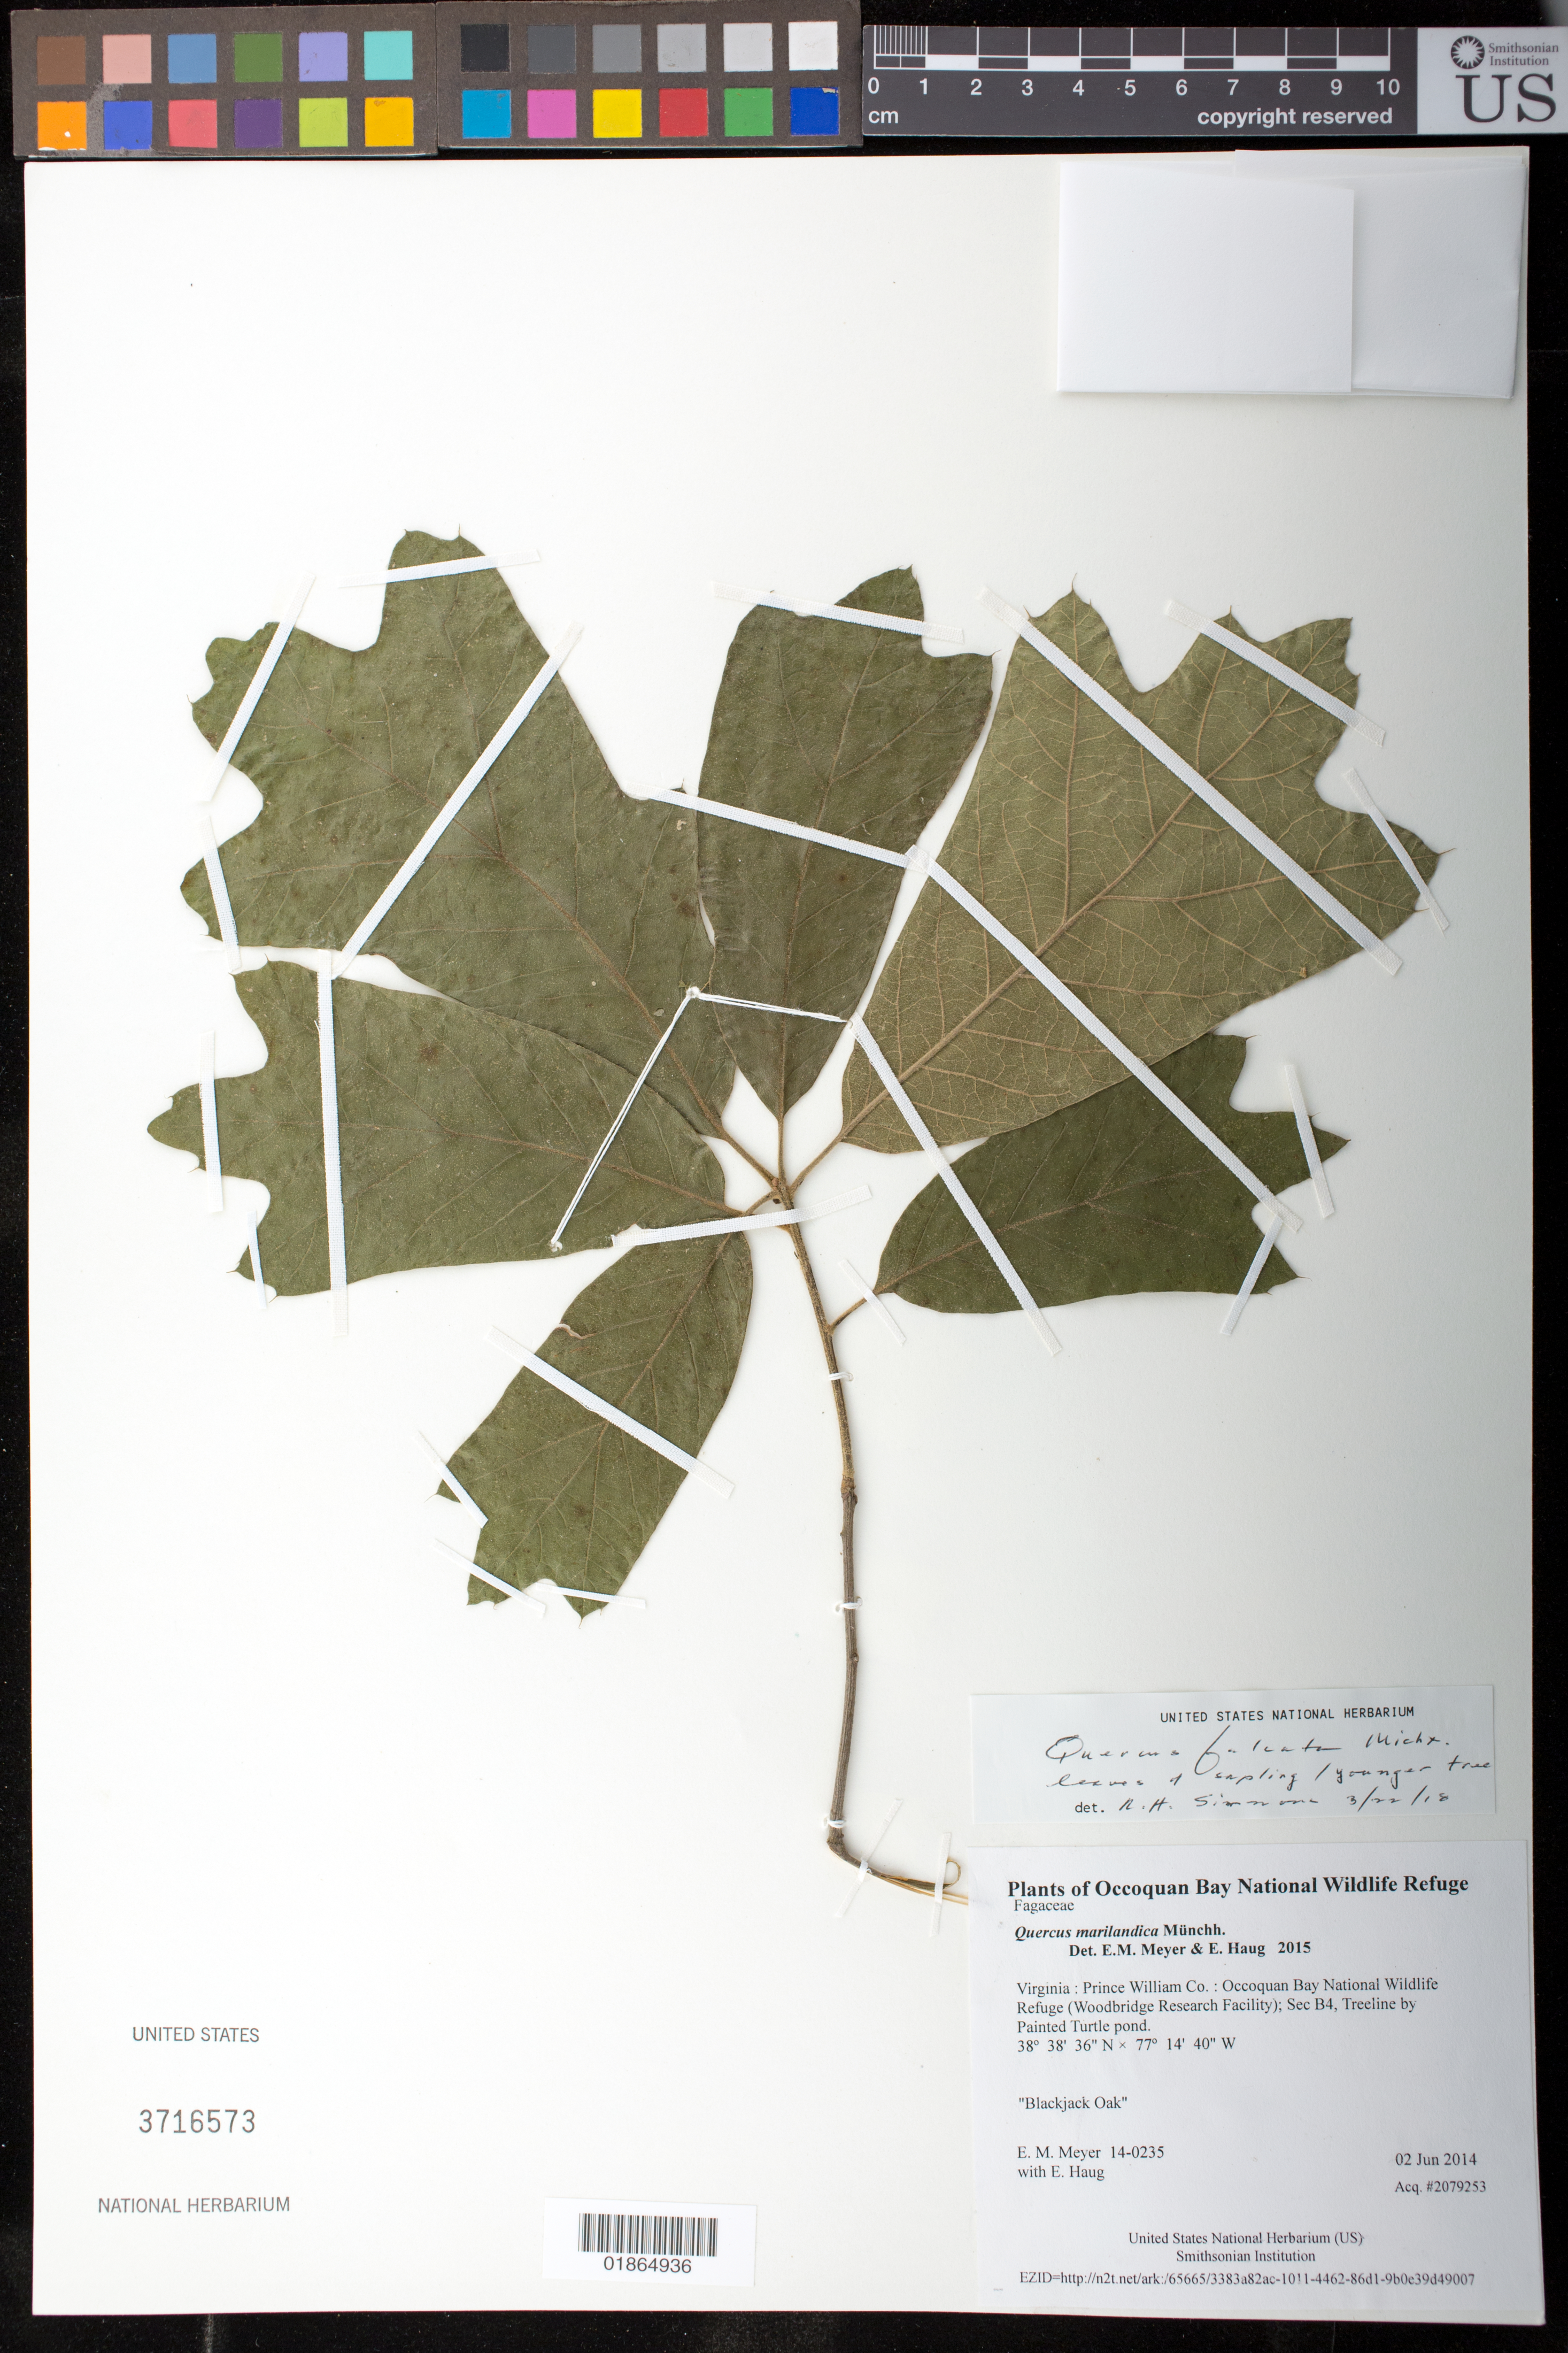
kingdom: Plantae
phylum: Tracheophyta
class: Magnoliopsida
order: Fagales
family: Fagaceae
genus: Quercus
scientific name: Quercus falcata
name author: Michx.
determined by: Simmons, R. H., (UNITED STATES)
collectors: E. M. Meyer & E. Haug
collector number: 14-0235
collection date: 2014-06-02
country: United States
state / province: Virginia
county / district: Prince William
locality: Occoquan Bay National Wildlife Refuge (Woodbridge Research Facility); Sec B4, Treeline by Painted Turtle pond.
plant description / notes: Blackjack Oak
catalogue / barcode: US 3716573